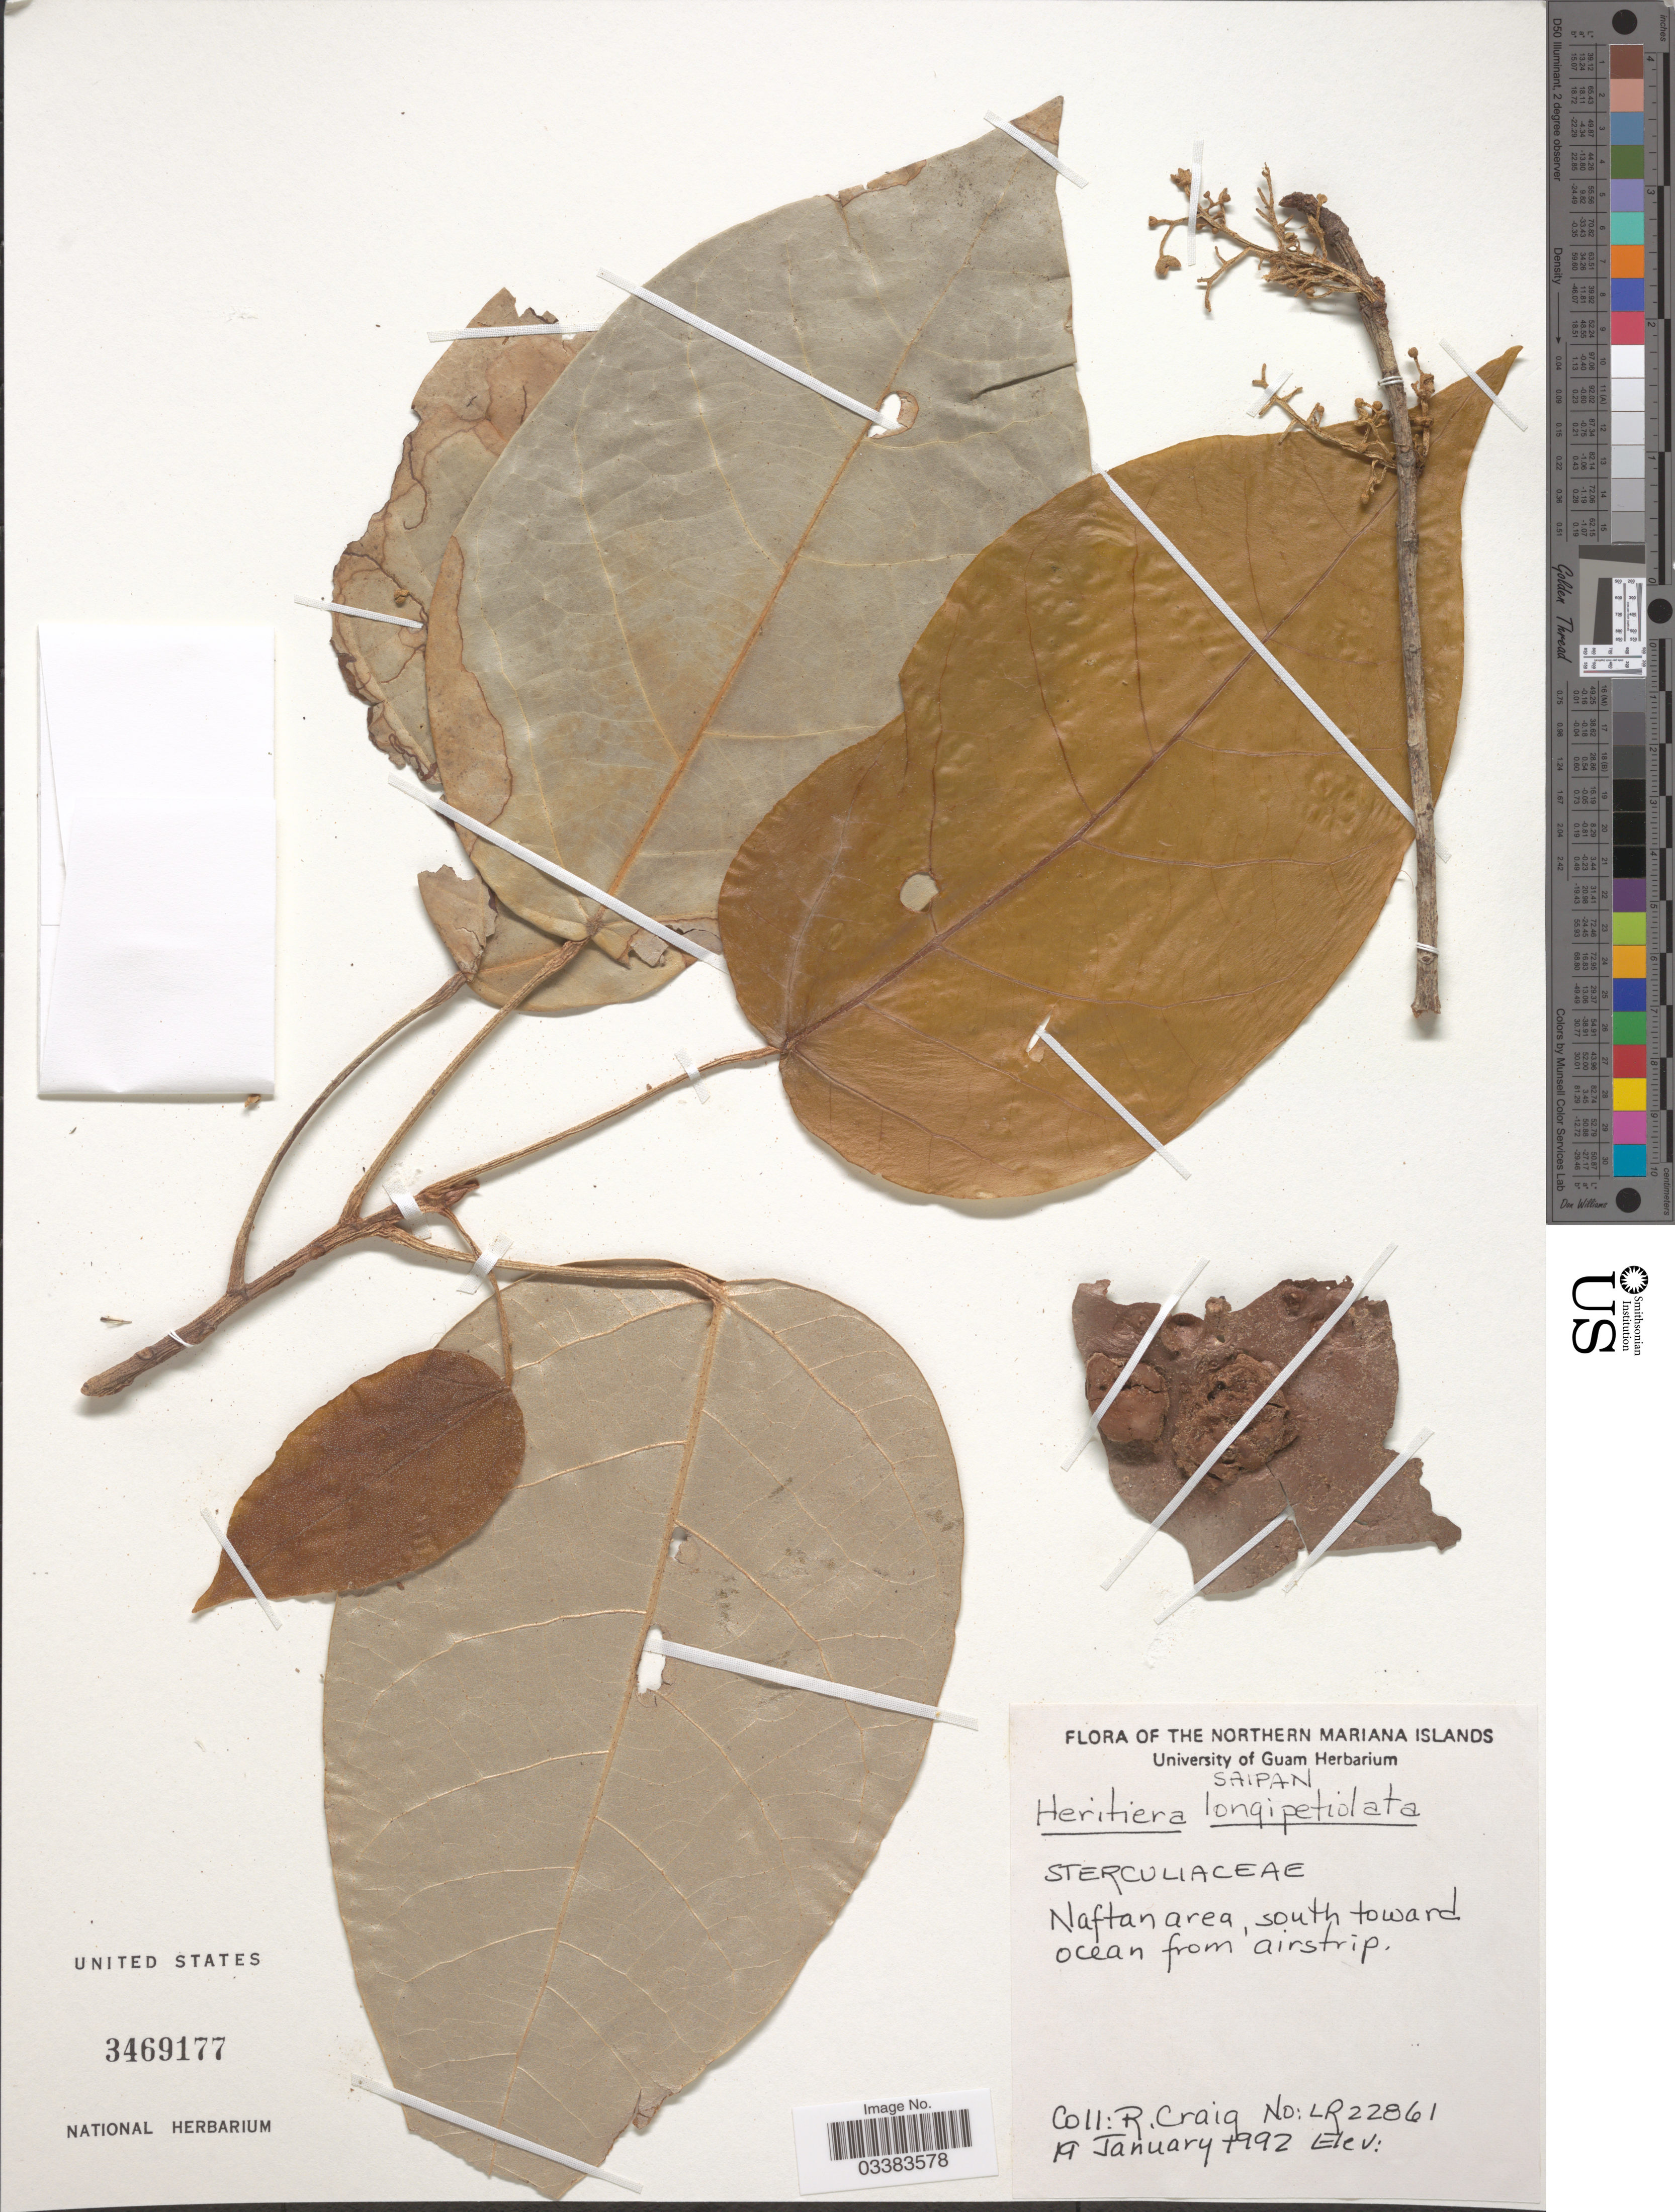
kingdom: Plantae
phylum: Tracheophyta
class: Magnoliopsida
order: Malvales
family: Malvaceae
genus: Heritiera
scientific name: Heritiera longipetiolata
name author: Kaneh.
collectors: R. Craig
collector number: LR22861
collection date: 1992-01-19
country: Northern Mariana Islands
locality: Naftan area, south toward ocean from airstrip.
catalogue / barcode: US 3469177